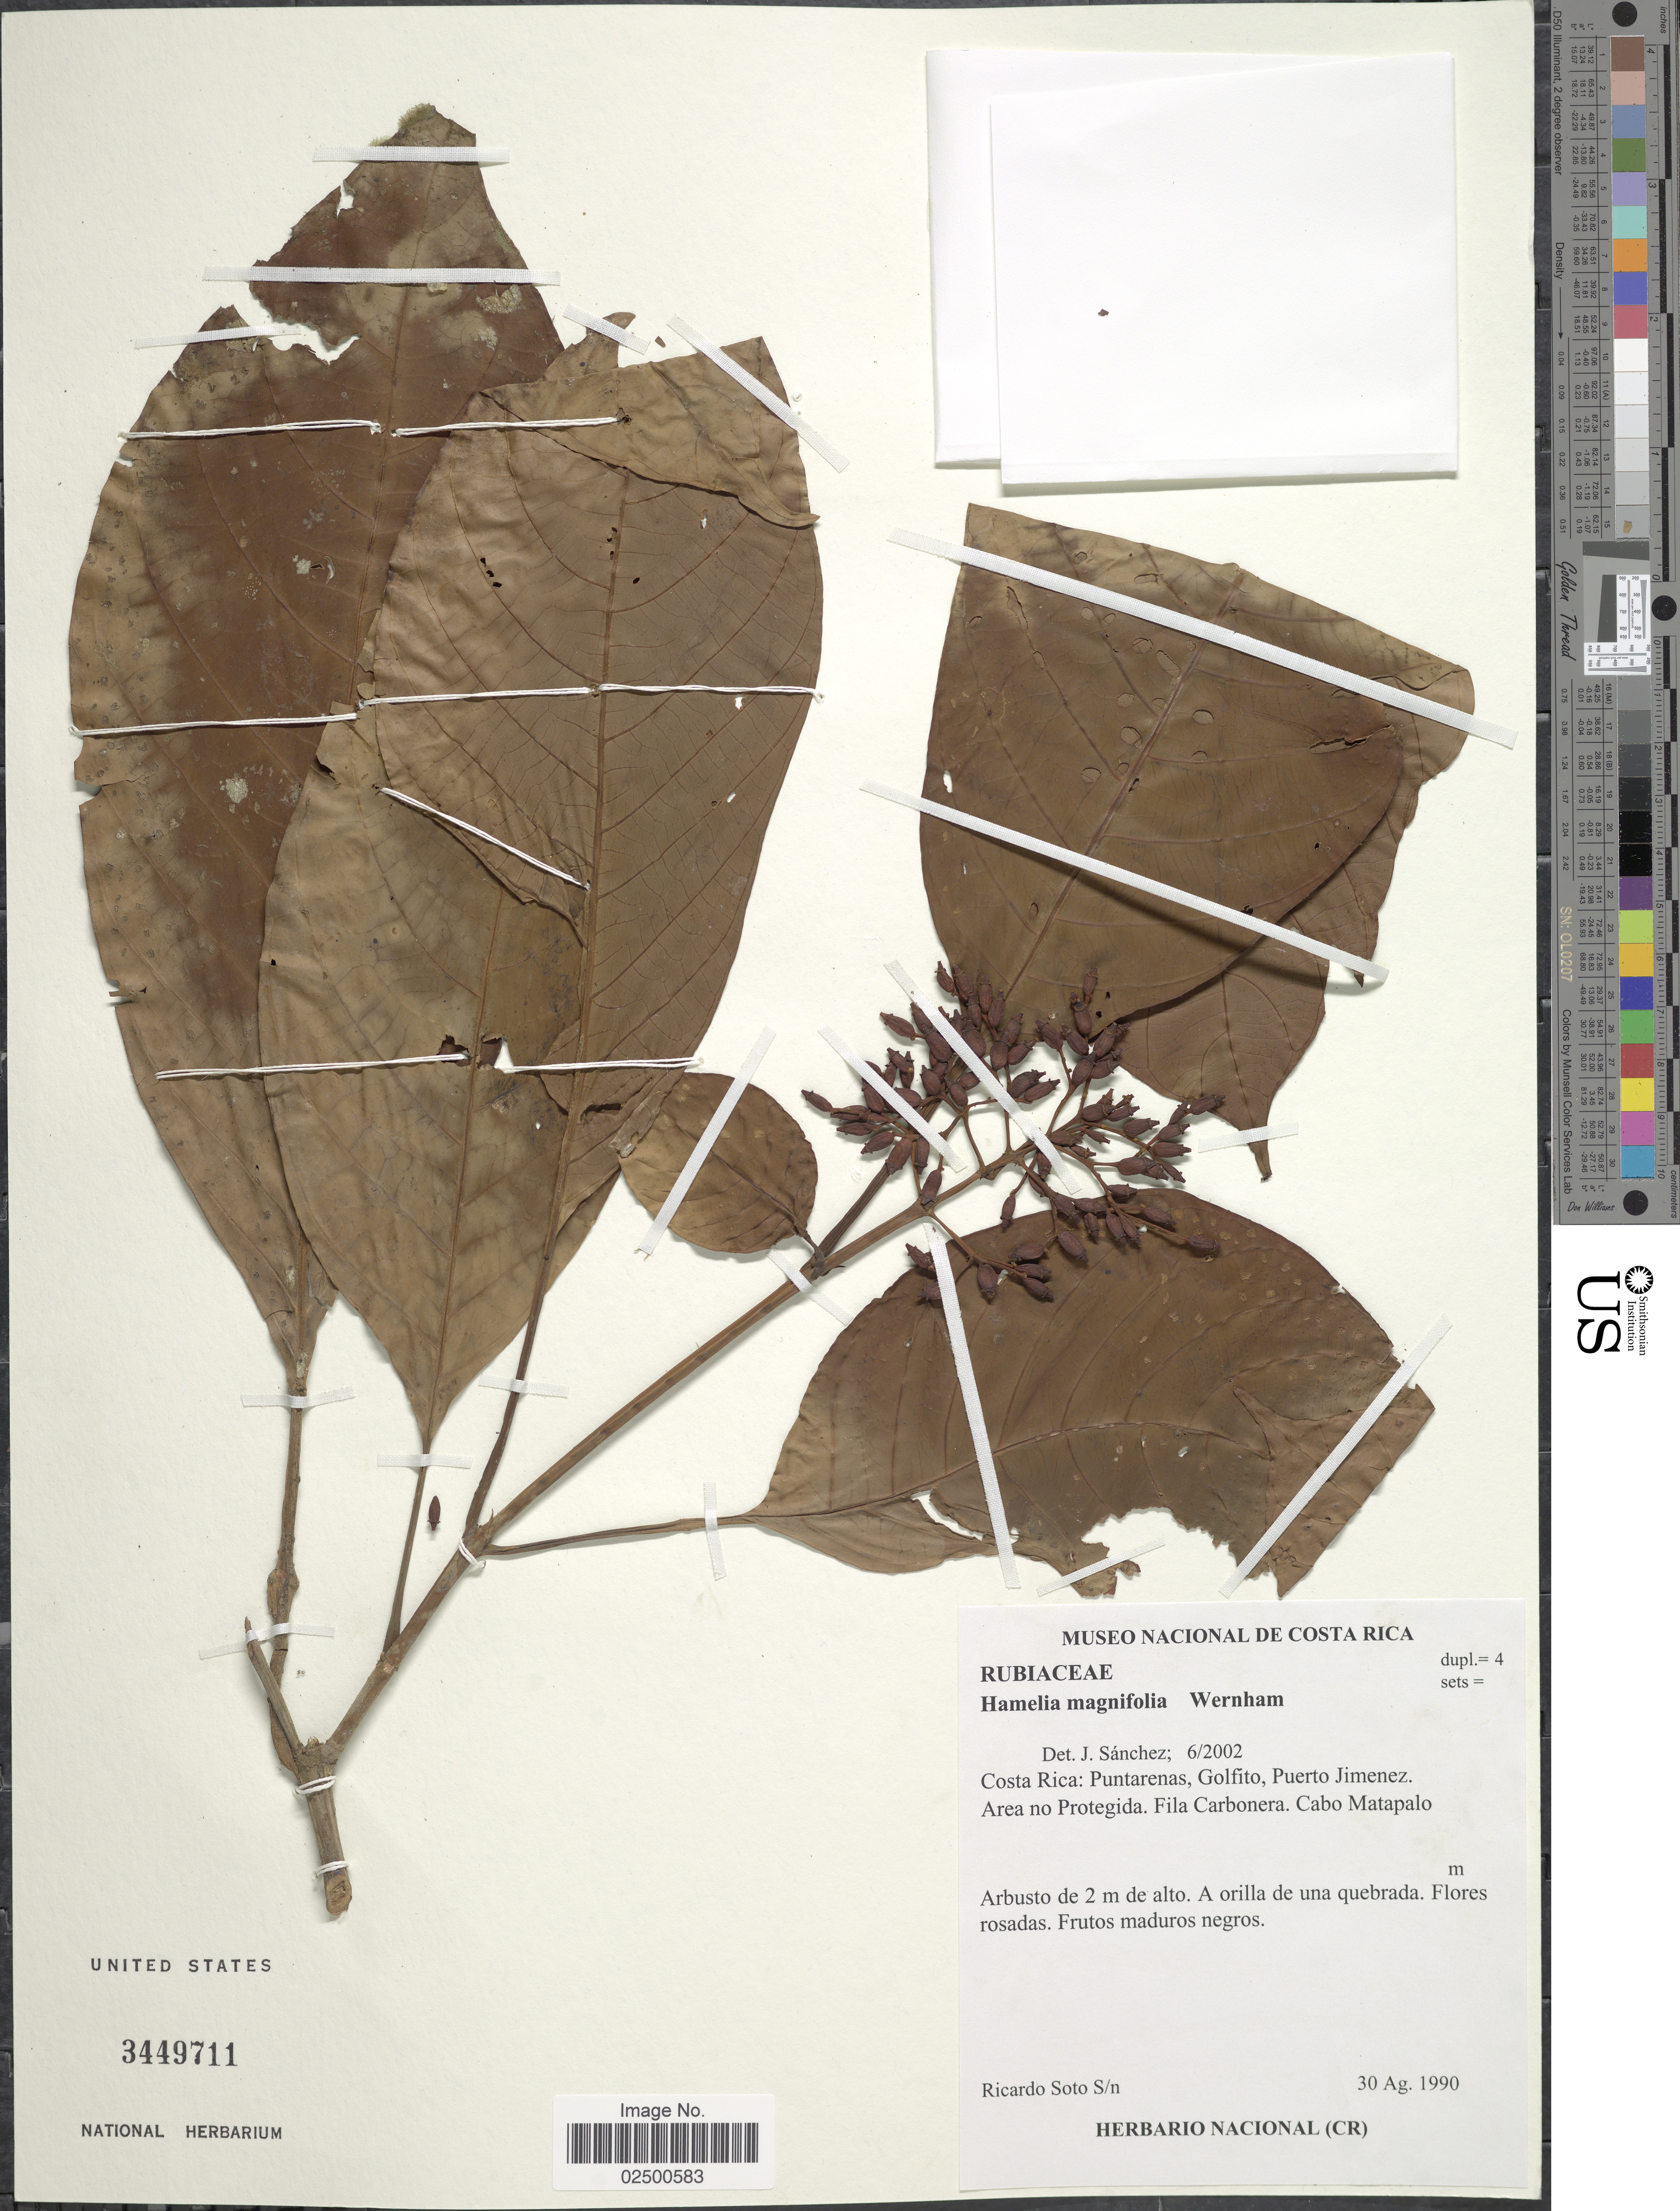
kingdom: Plantae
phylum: Tracheophyta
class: Magnoliopsida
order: Gentianales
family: Rubiaceae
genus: Hamelia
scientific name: Hamelia magnifolia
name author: Wernham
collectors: R. Soto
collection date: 1990-08-30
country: Costa Rica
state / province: Puntarenas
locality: Golfito, Puerto Jimenez. Area no Protegida. Fila Carbonera. Cabo Matapalo.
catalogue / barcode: US 3449711